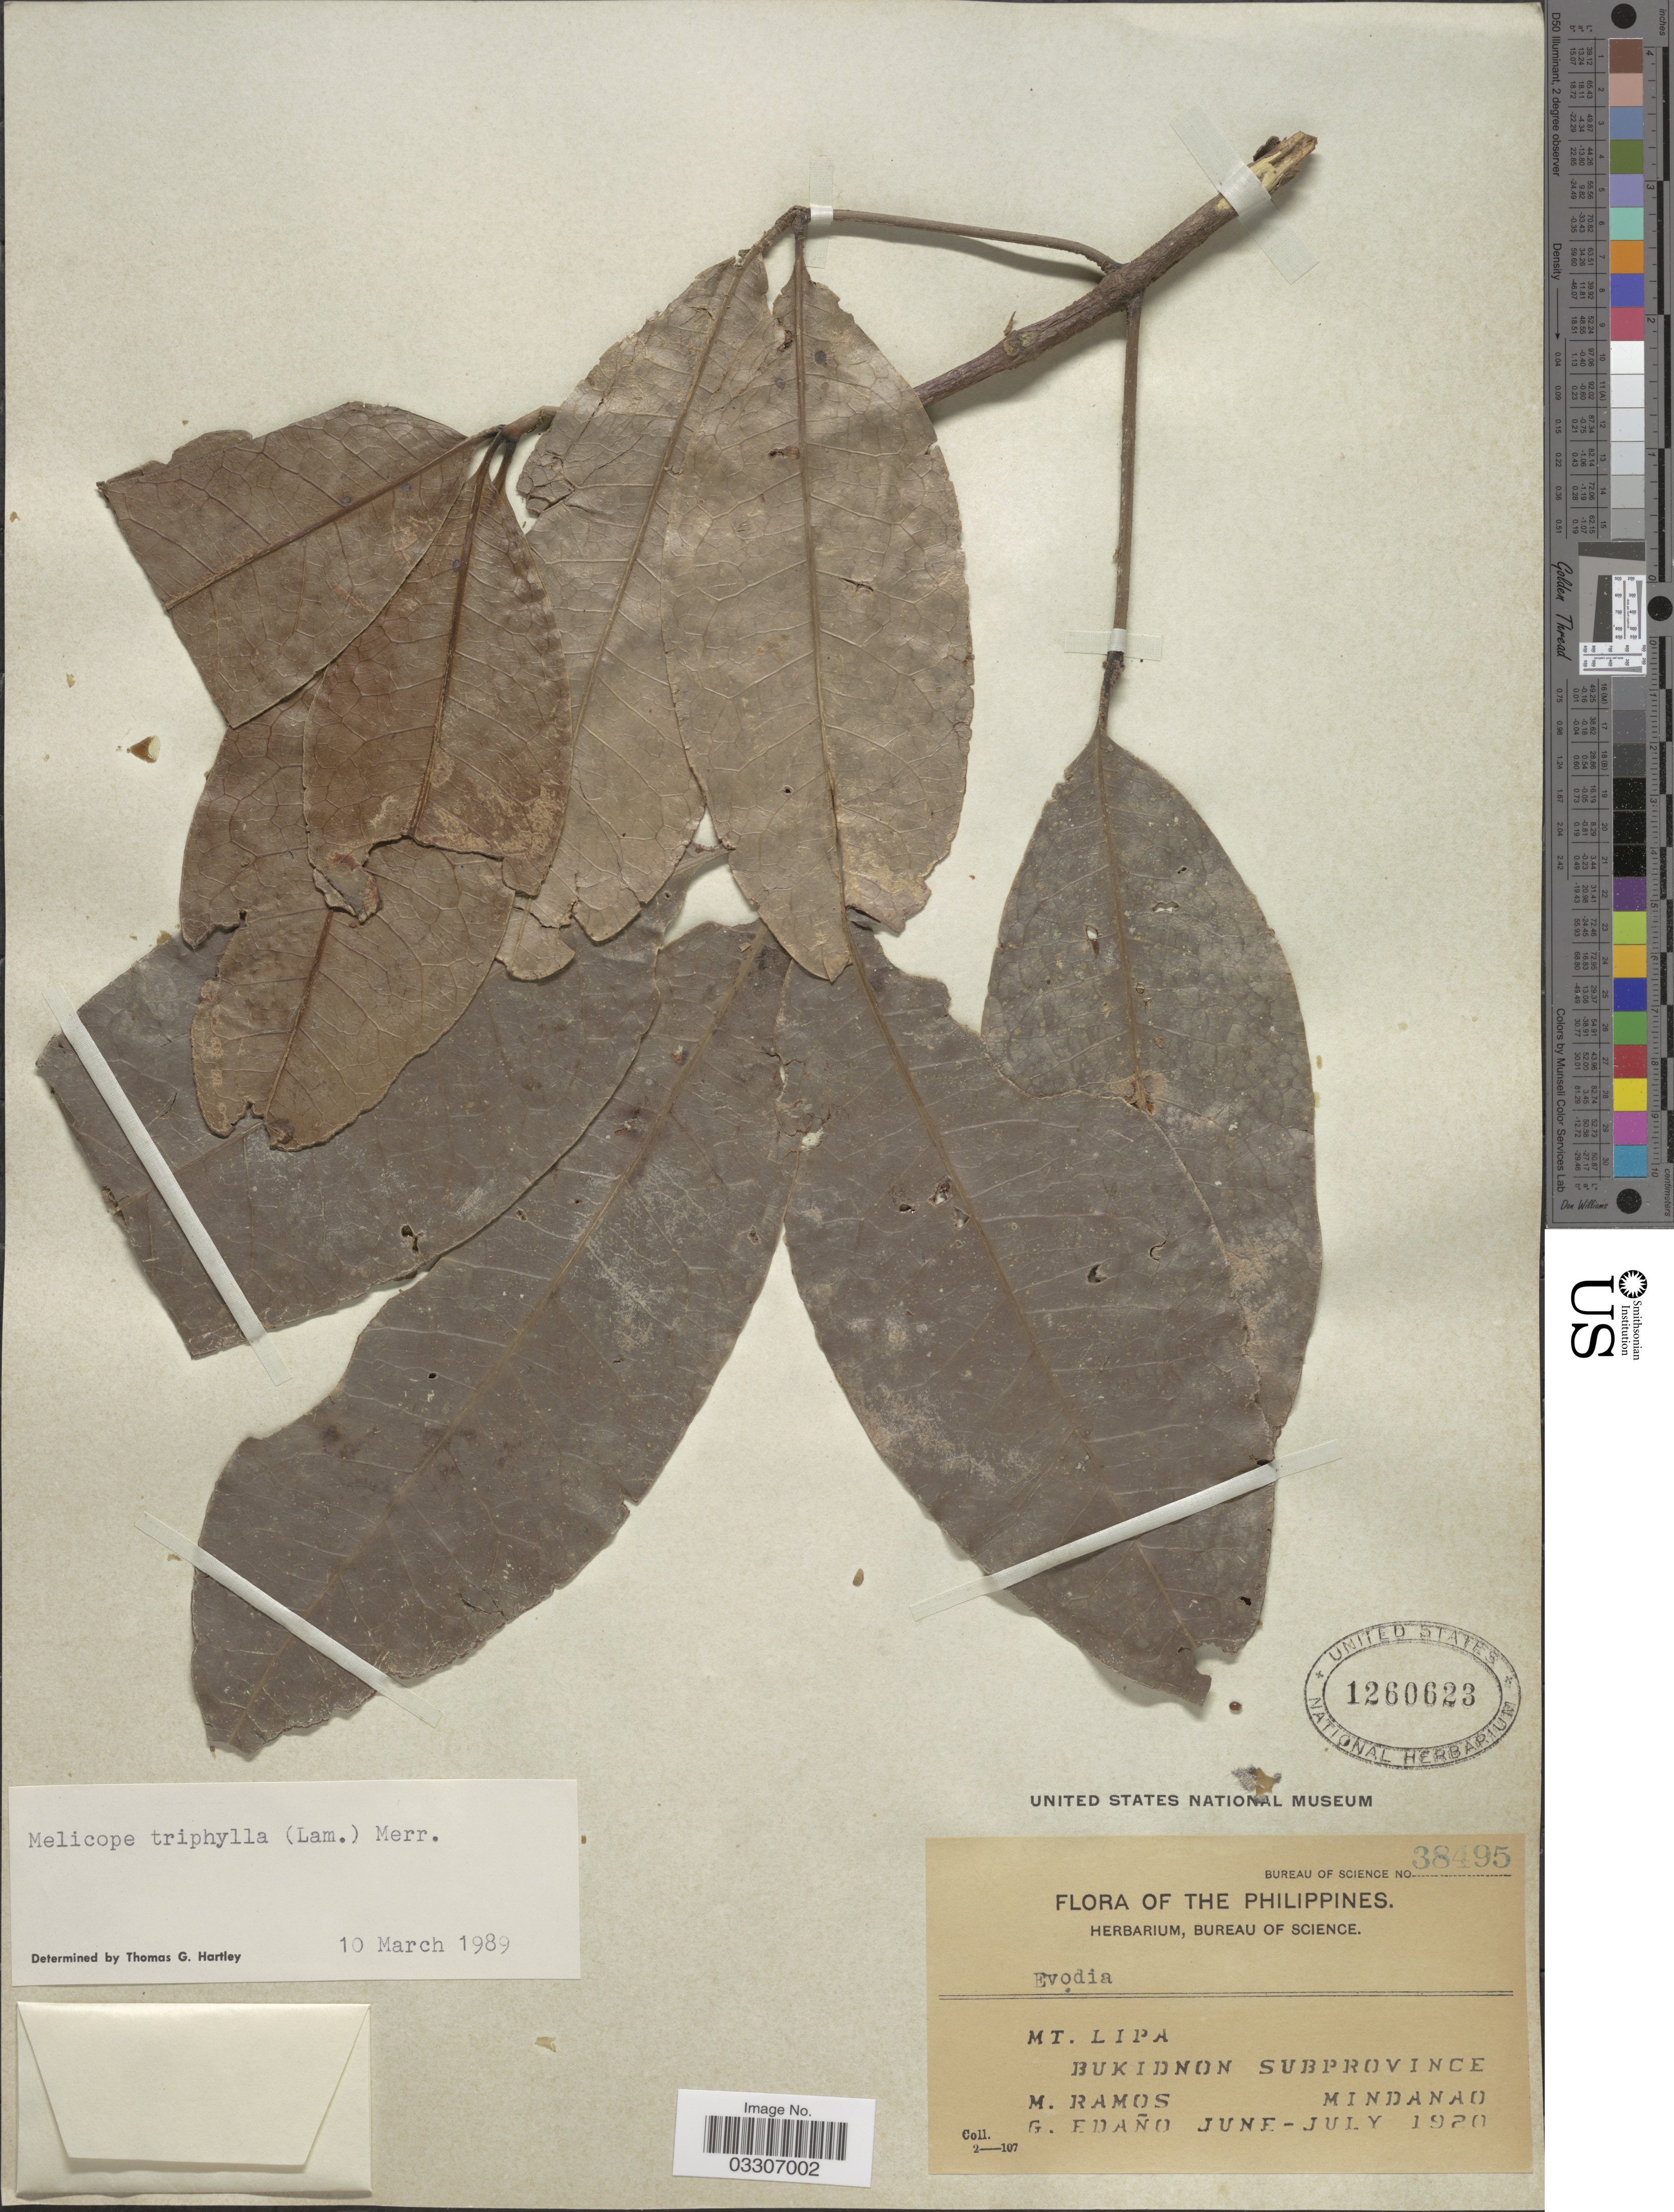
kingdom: Plantae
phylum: Tracheophyta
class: Magnoliopsida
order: Sapindales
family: Rutaceae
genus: Melicope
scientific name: Melicope triphylla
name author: (Lam.) Merr.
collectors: M. Ramos & G. Edaño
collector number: Bureau of Science 38495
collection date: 1920-06/1920-07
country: Philippines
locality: Mt. Lipa, Bukidnon Subprovince, Mindanao.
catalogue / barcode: US 1260623